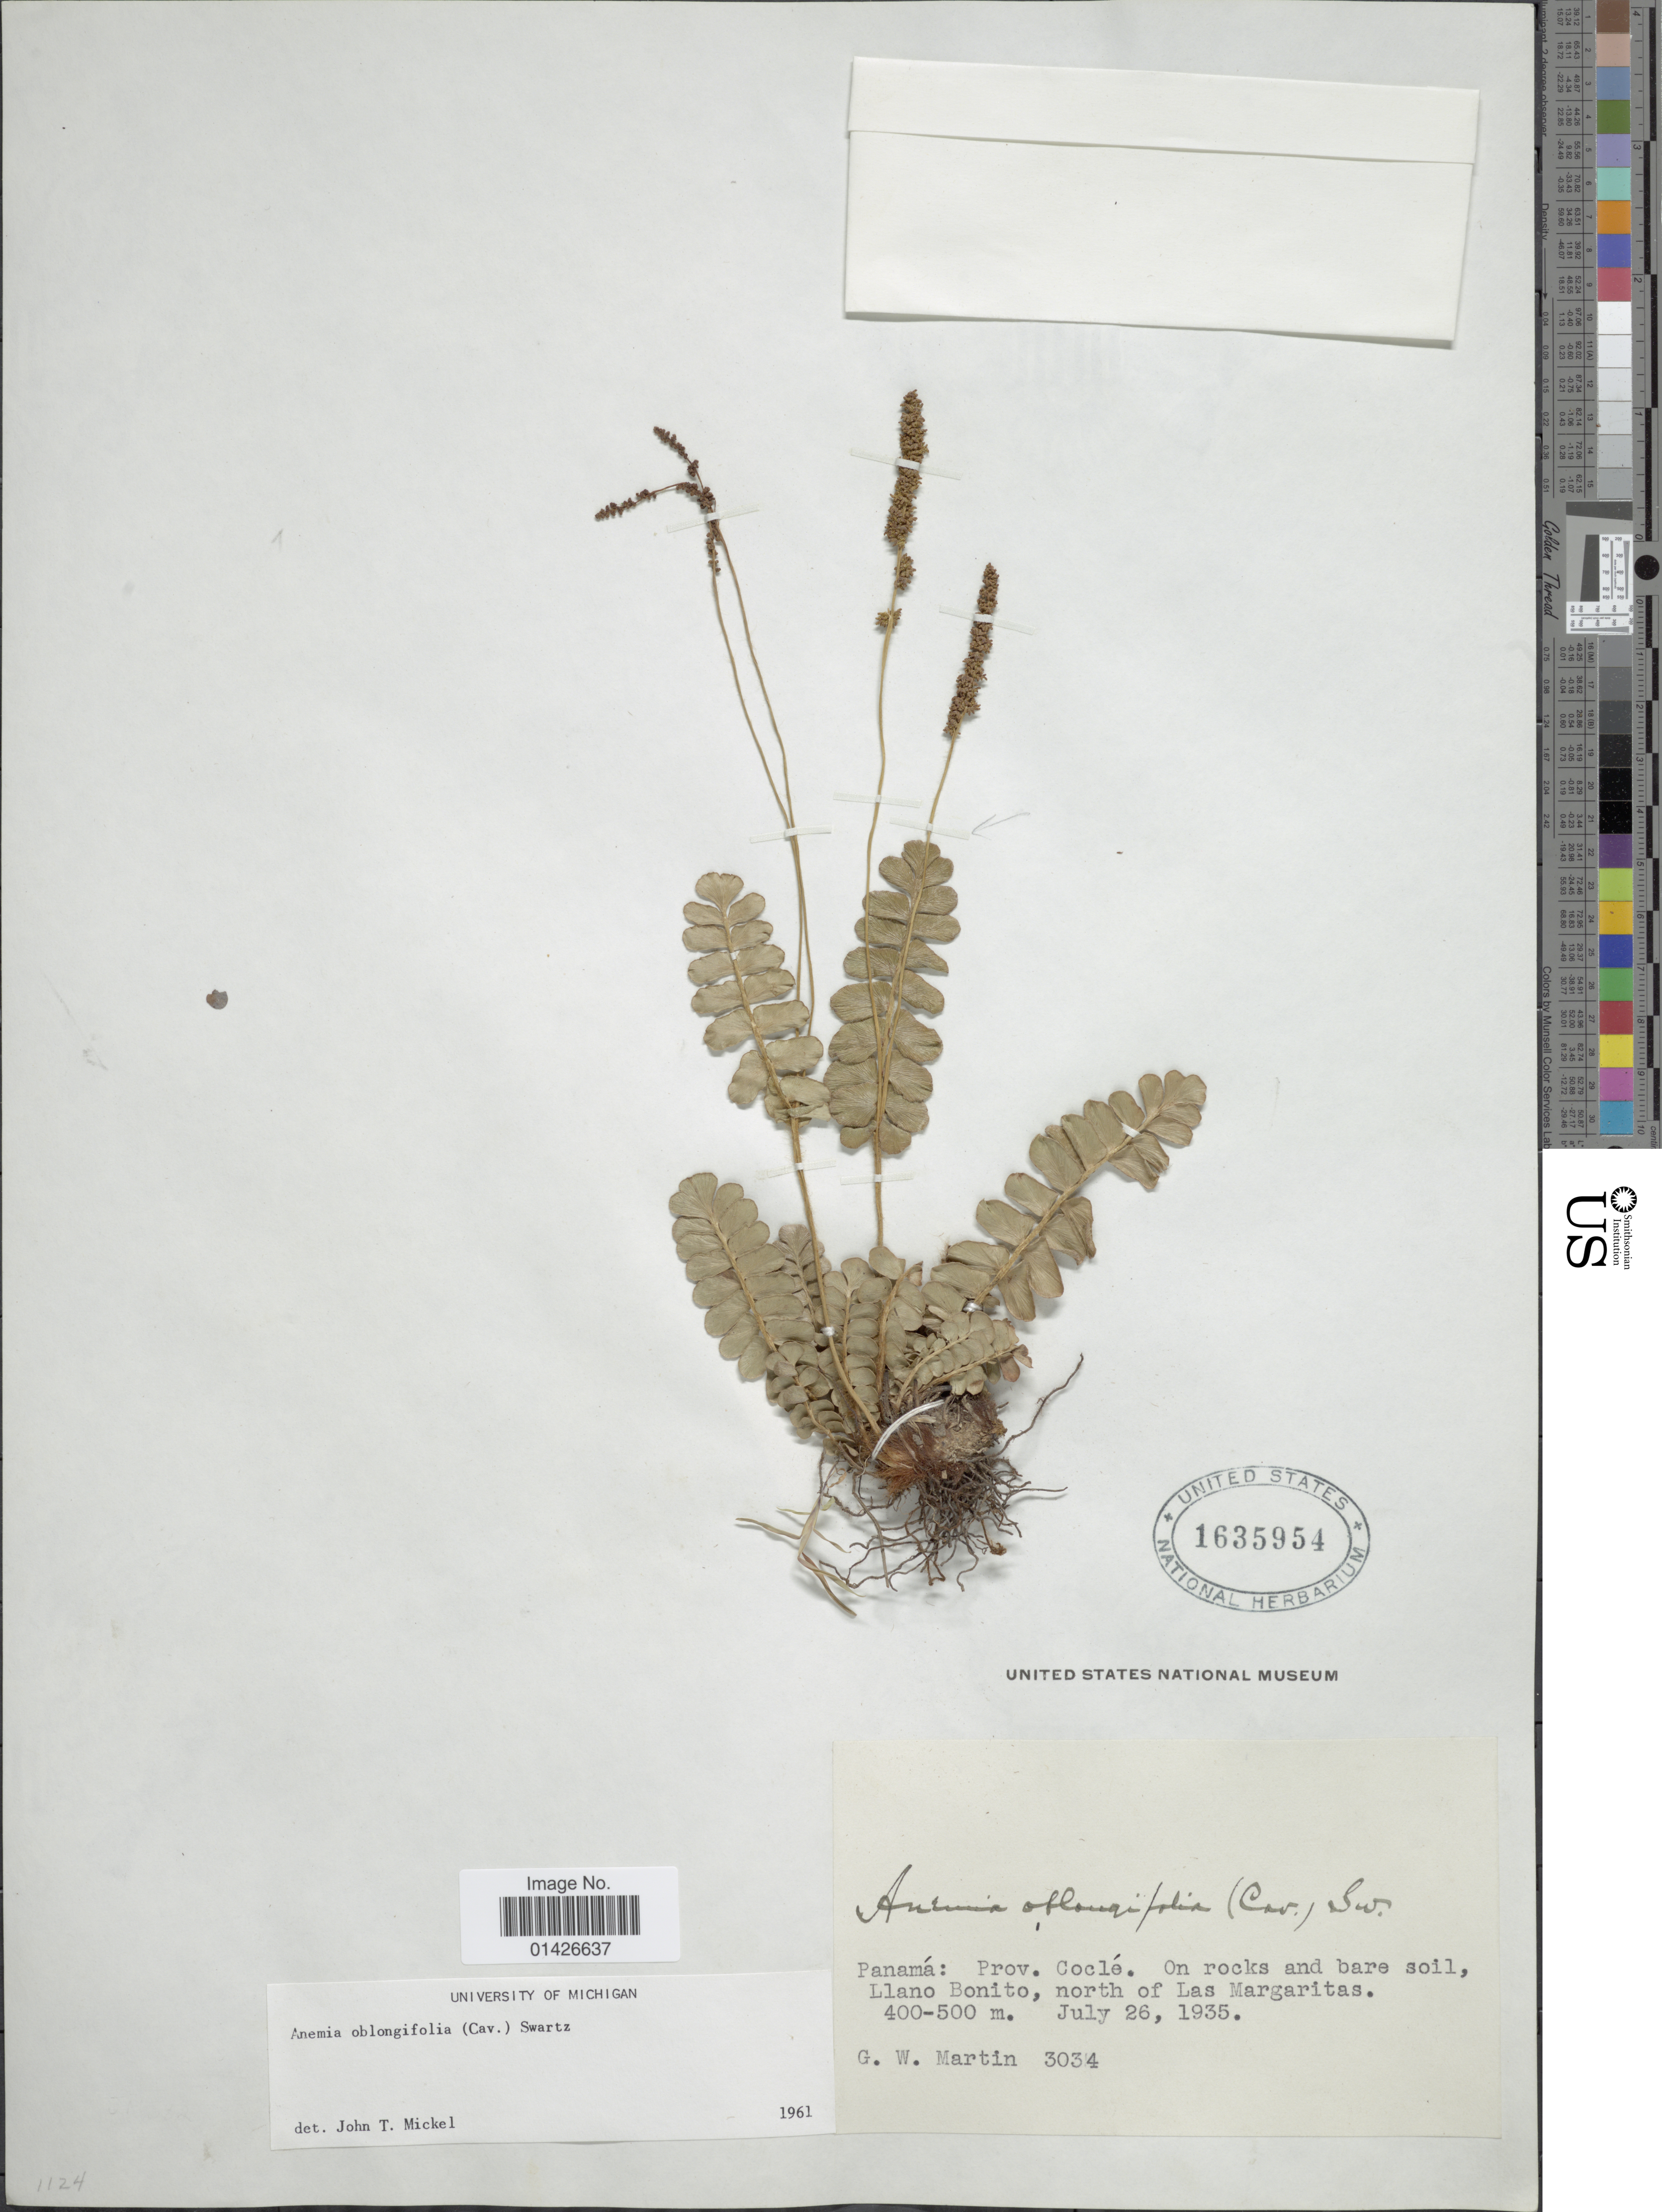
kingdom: Plantae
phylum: Tracheophyta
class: Polypodiopsida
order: Schizaeales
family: Anemiaceae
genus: Anemia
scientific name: Anemia oblongifolia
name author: (Cav.) Sw.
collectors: G. W. Martin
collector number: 3034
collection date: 1935-07-26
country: Panama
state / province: Coclé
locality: Llano Bonito, north of Las Margaritas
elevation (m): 400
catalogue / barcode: US 1635954